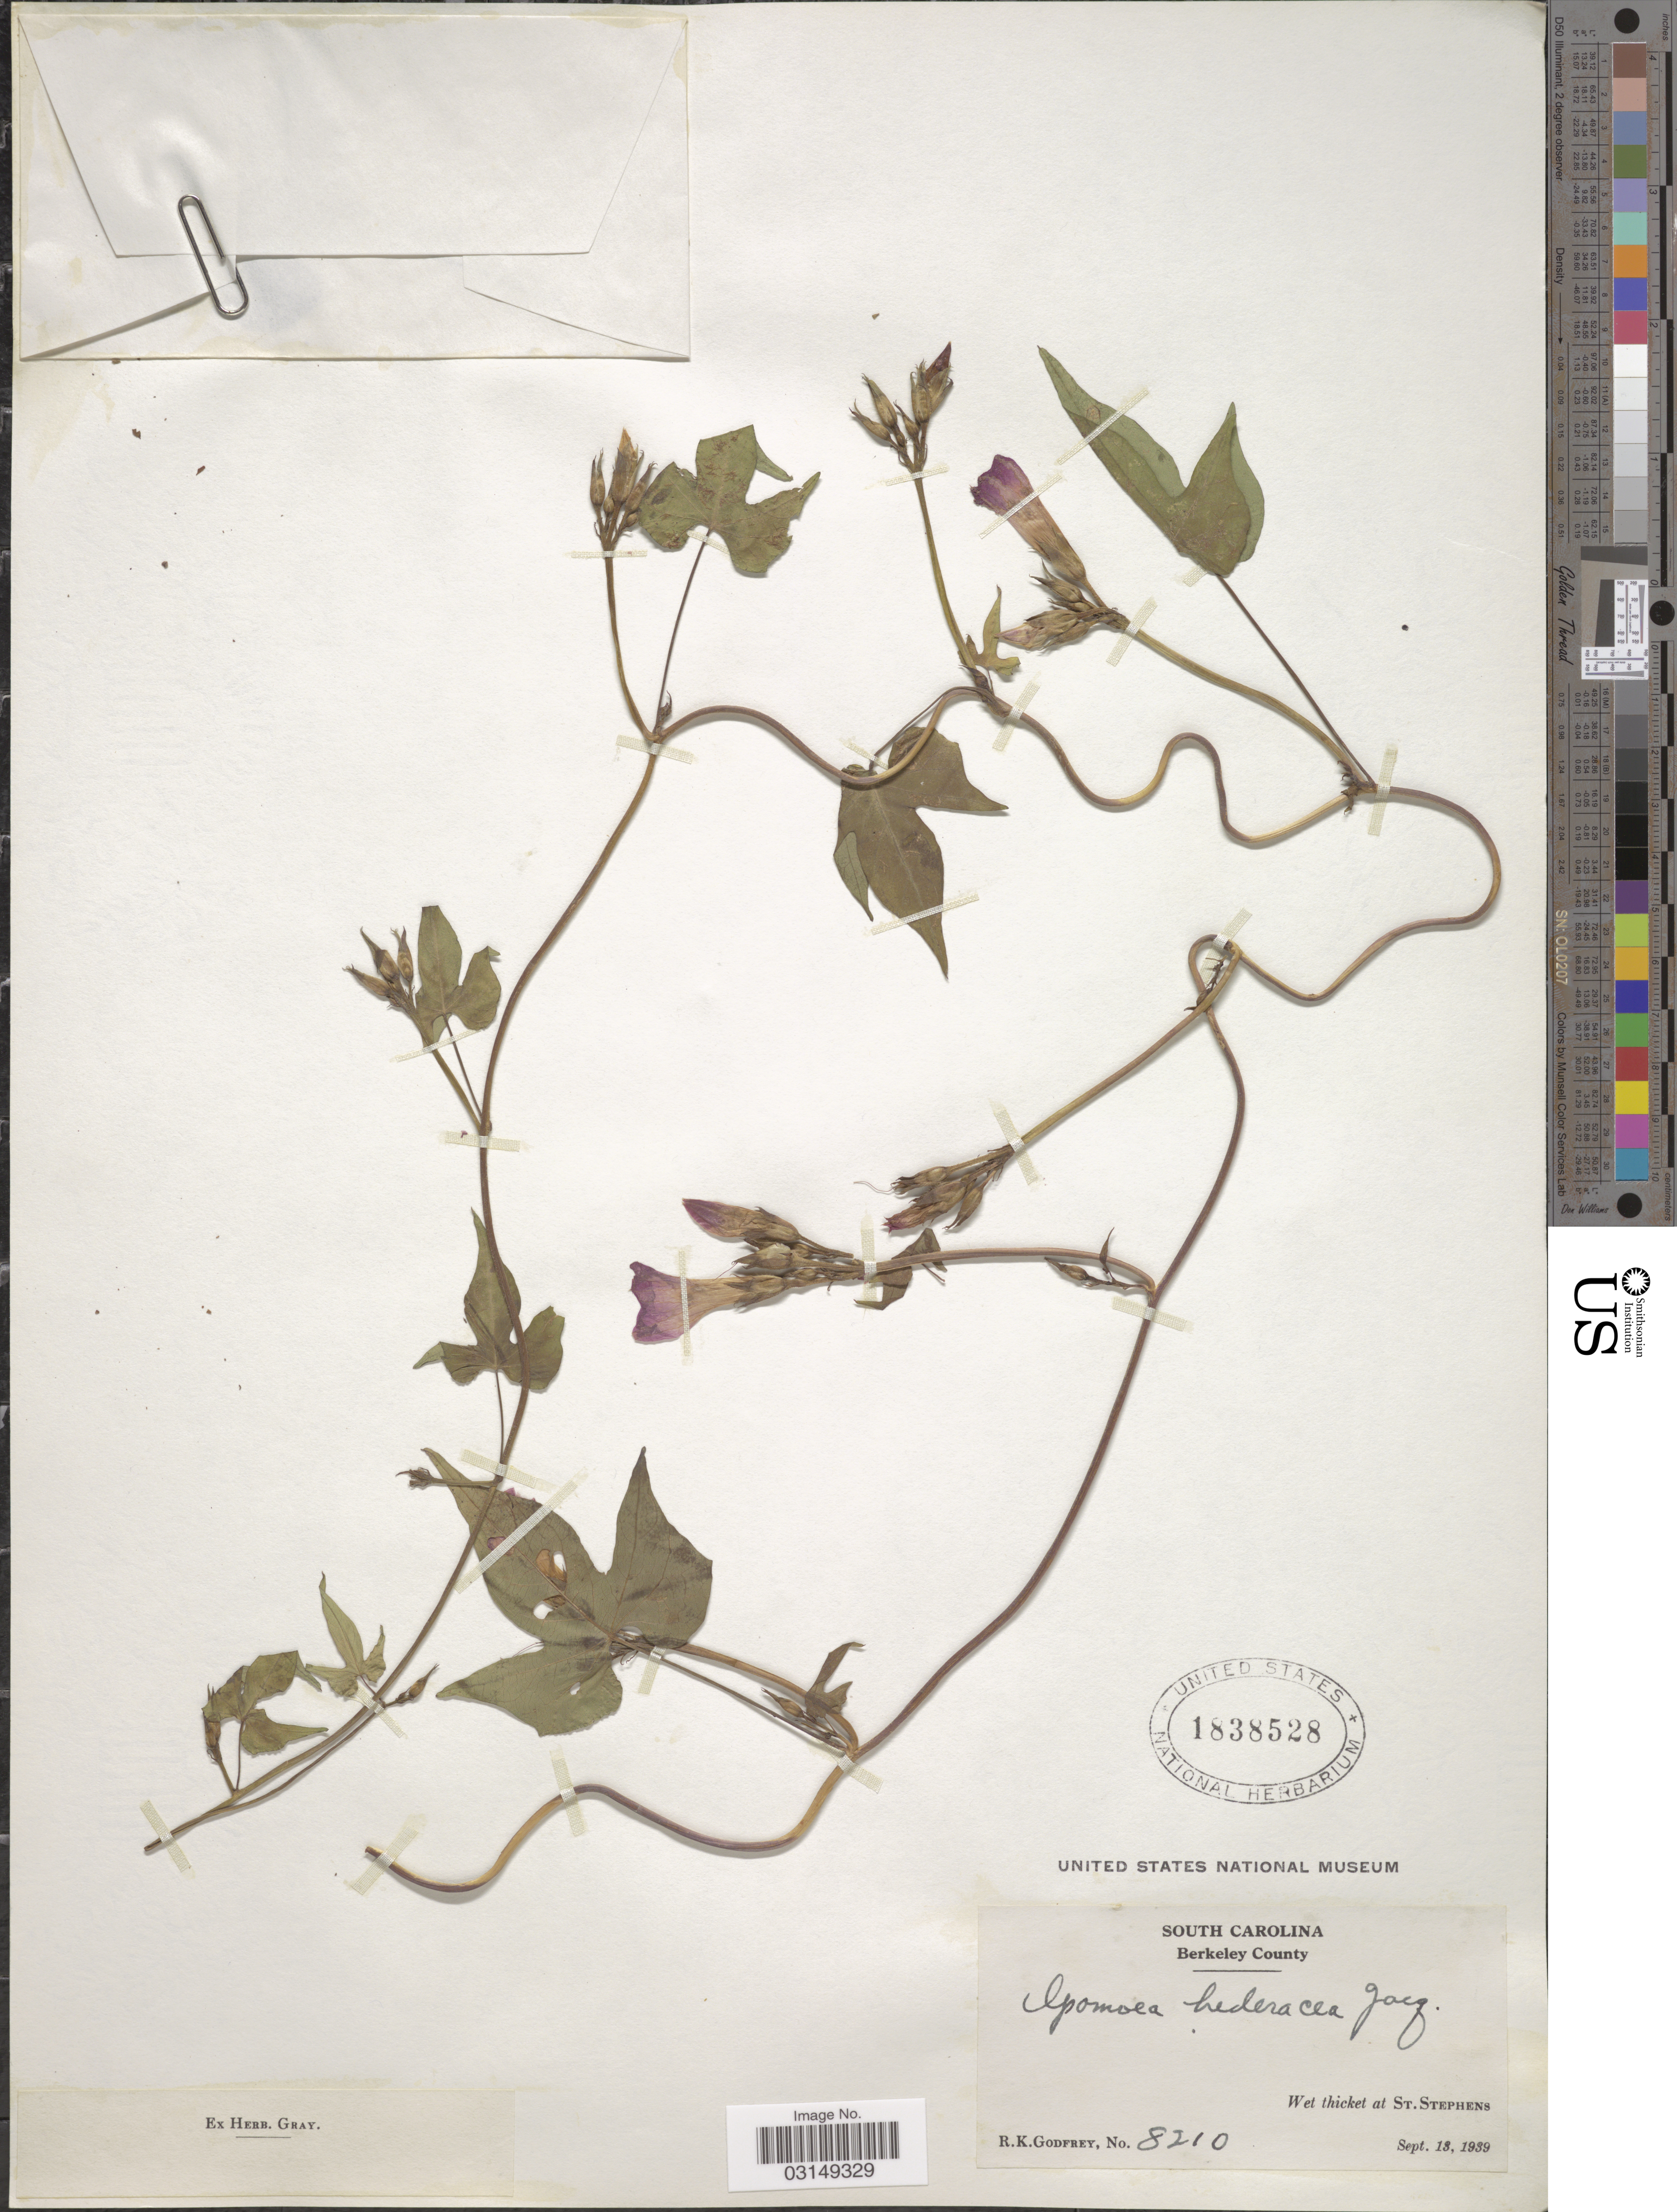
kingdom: Plantae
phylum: Tracheophyta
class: Magnoliopsida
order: Solanales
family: Convolvulaceae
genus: Ipomoea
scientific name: Ipomoea trichocarpa var. trichocarpa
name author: Elliott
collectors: R. K. Godfrey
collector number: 8210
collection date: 1939-09-13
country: United States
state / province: South Carolina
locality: Berkeley County. St. Stephens.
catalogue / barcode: US 1838528